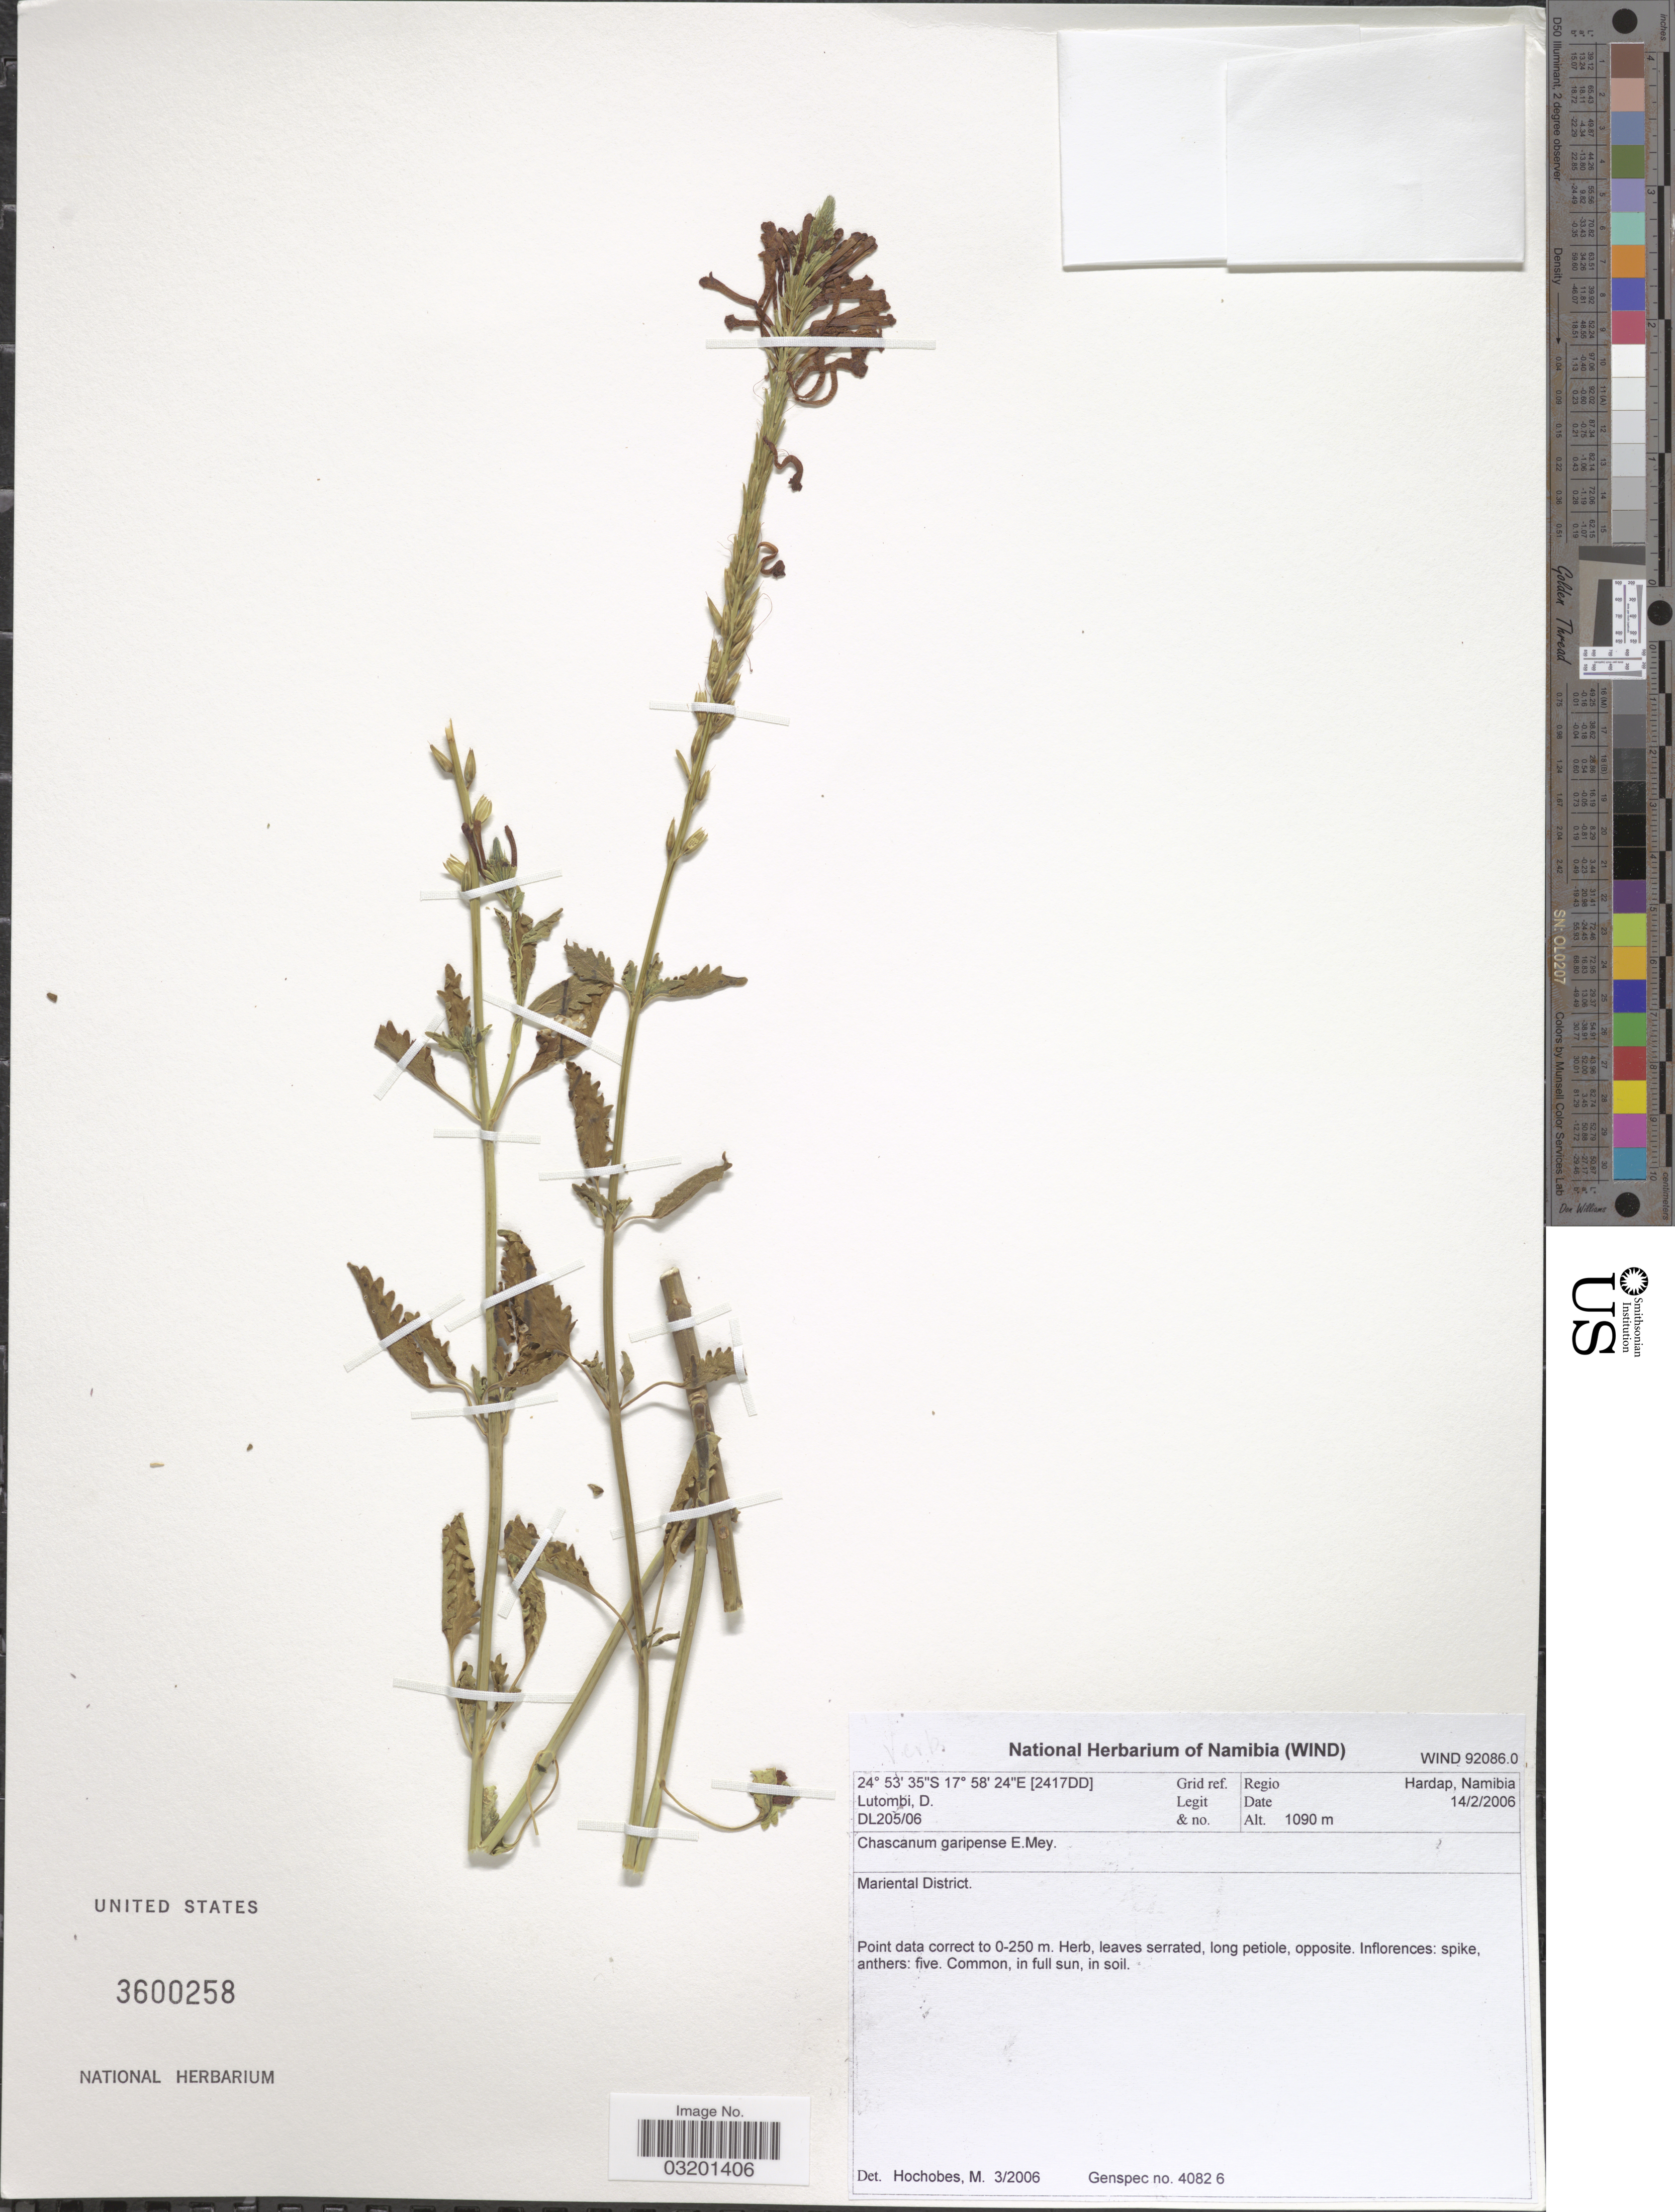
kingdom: Plantae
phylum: Tracheophyta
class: Magnoliopsida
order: Lamiales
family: Verbenaceae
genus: Chascanum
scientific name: Chascanum garipense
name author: E. Mey.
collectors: D. Lutombi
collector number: DL205/06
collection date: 2006-02-14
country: Namibia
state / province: Hardap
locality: [2417DD] Grid ref., Regio Hardap, Namibia, Mariental District.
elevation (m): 1090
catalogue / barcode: US 3600258